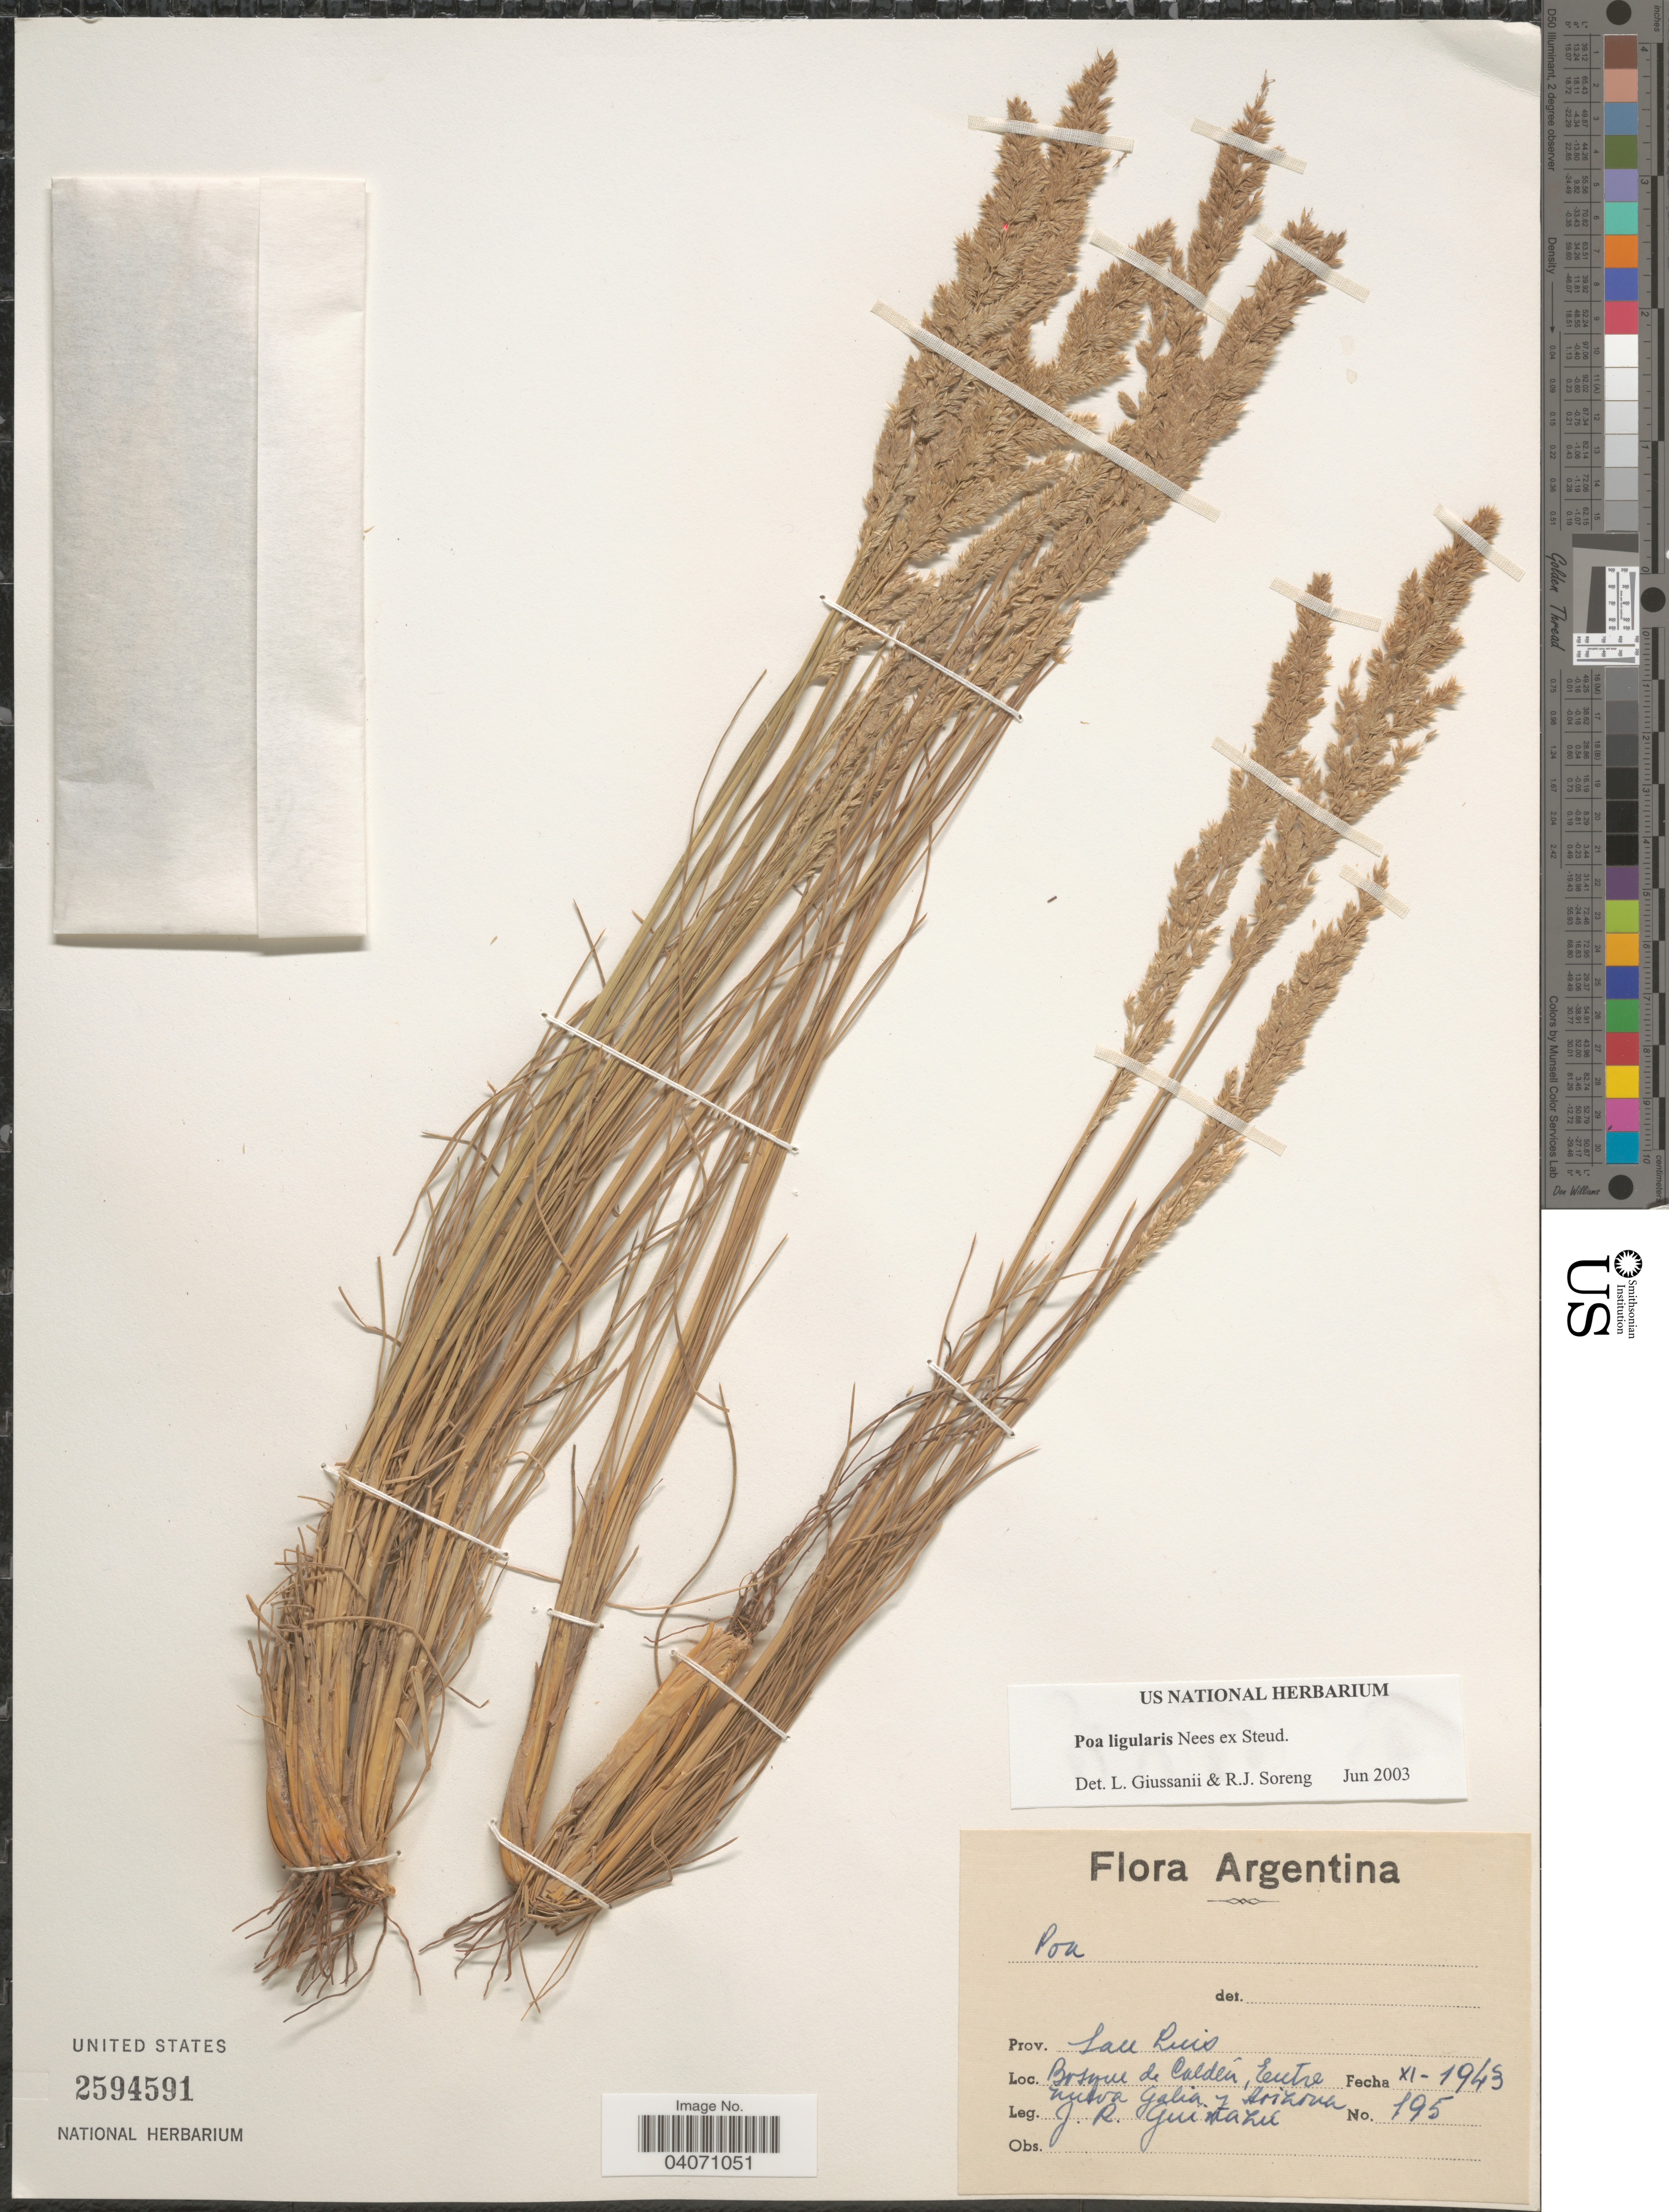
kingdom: Plantae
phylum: Tracheophyta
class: Liliopsida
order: Poales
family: Poaceae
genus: Poa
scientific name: Poa ligularis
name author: Nees ex Steud.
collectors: J. Guiñazú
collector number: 795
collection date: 1943-11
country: Argentina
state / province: San Luis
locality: Bosque de Caldén, Entre Nueva Galia y Arizona.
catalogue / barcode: US 2594591